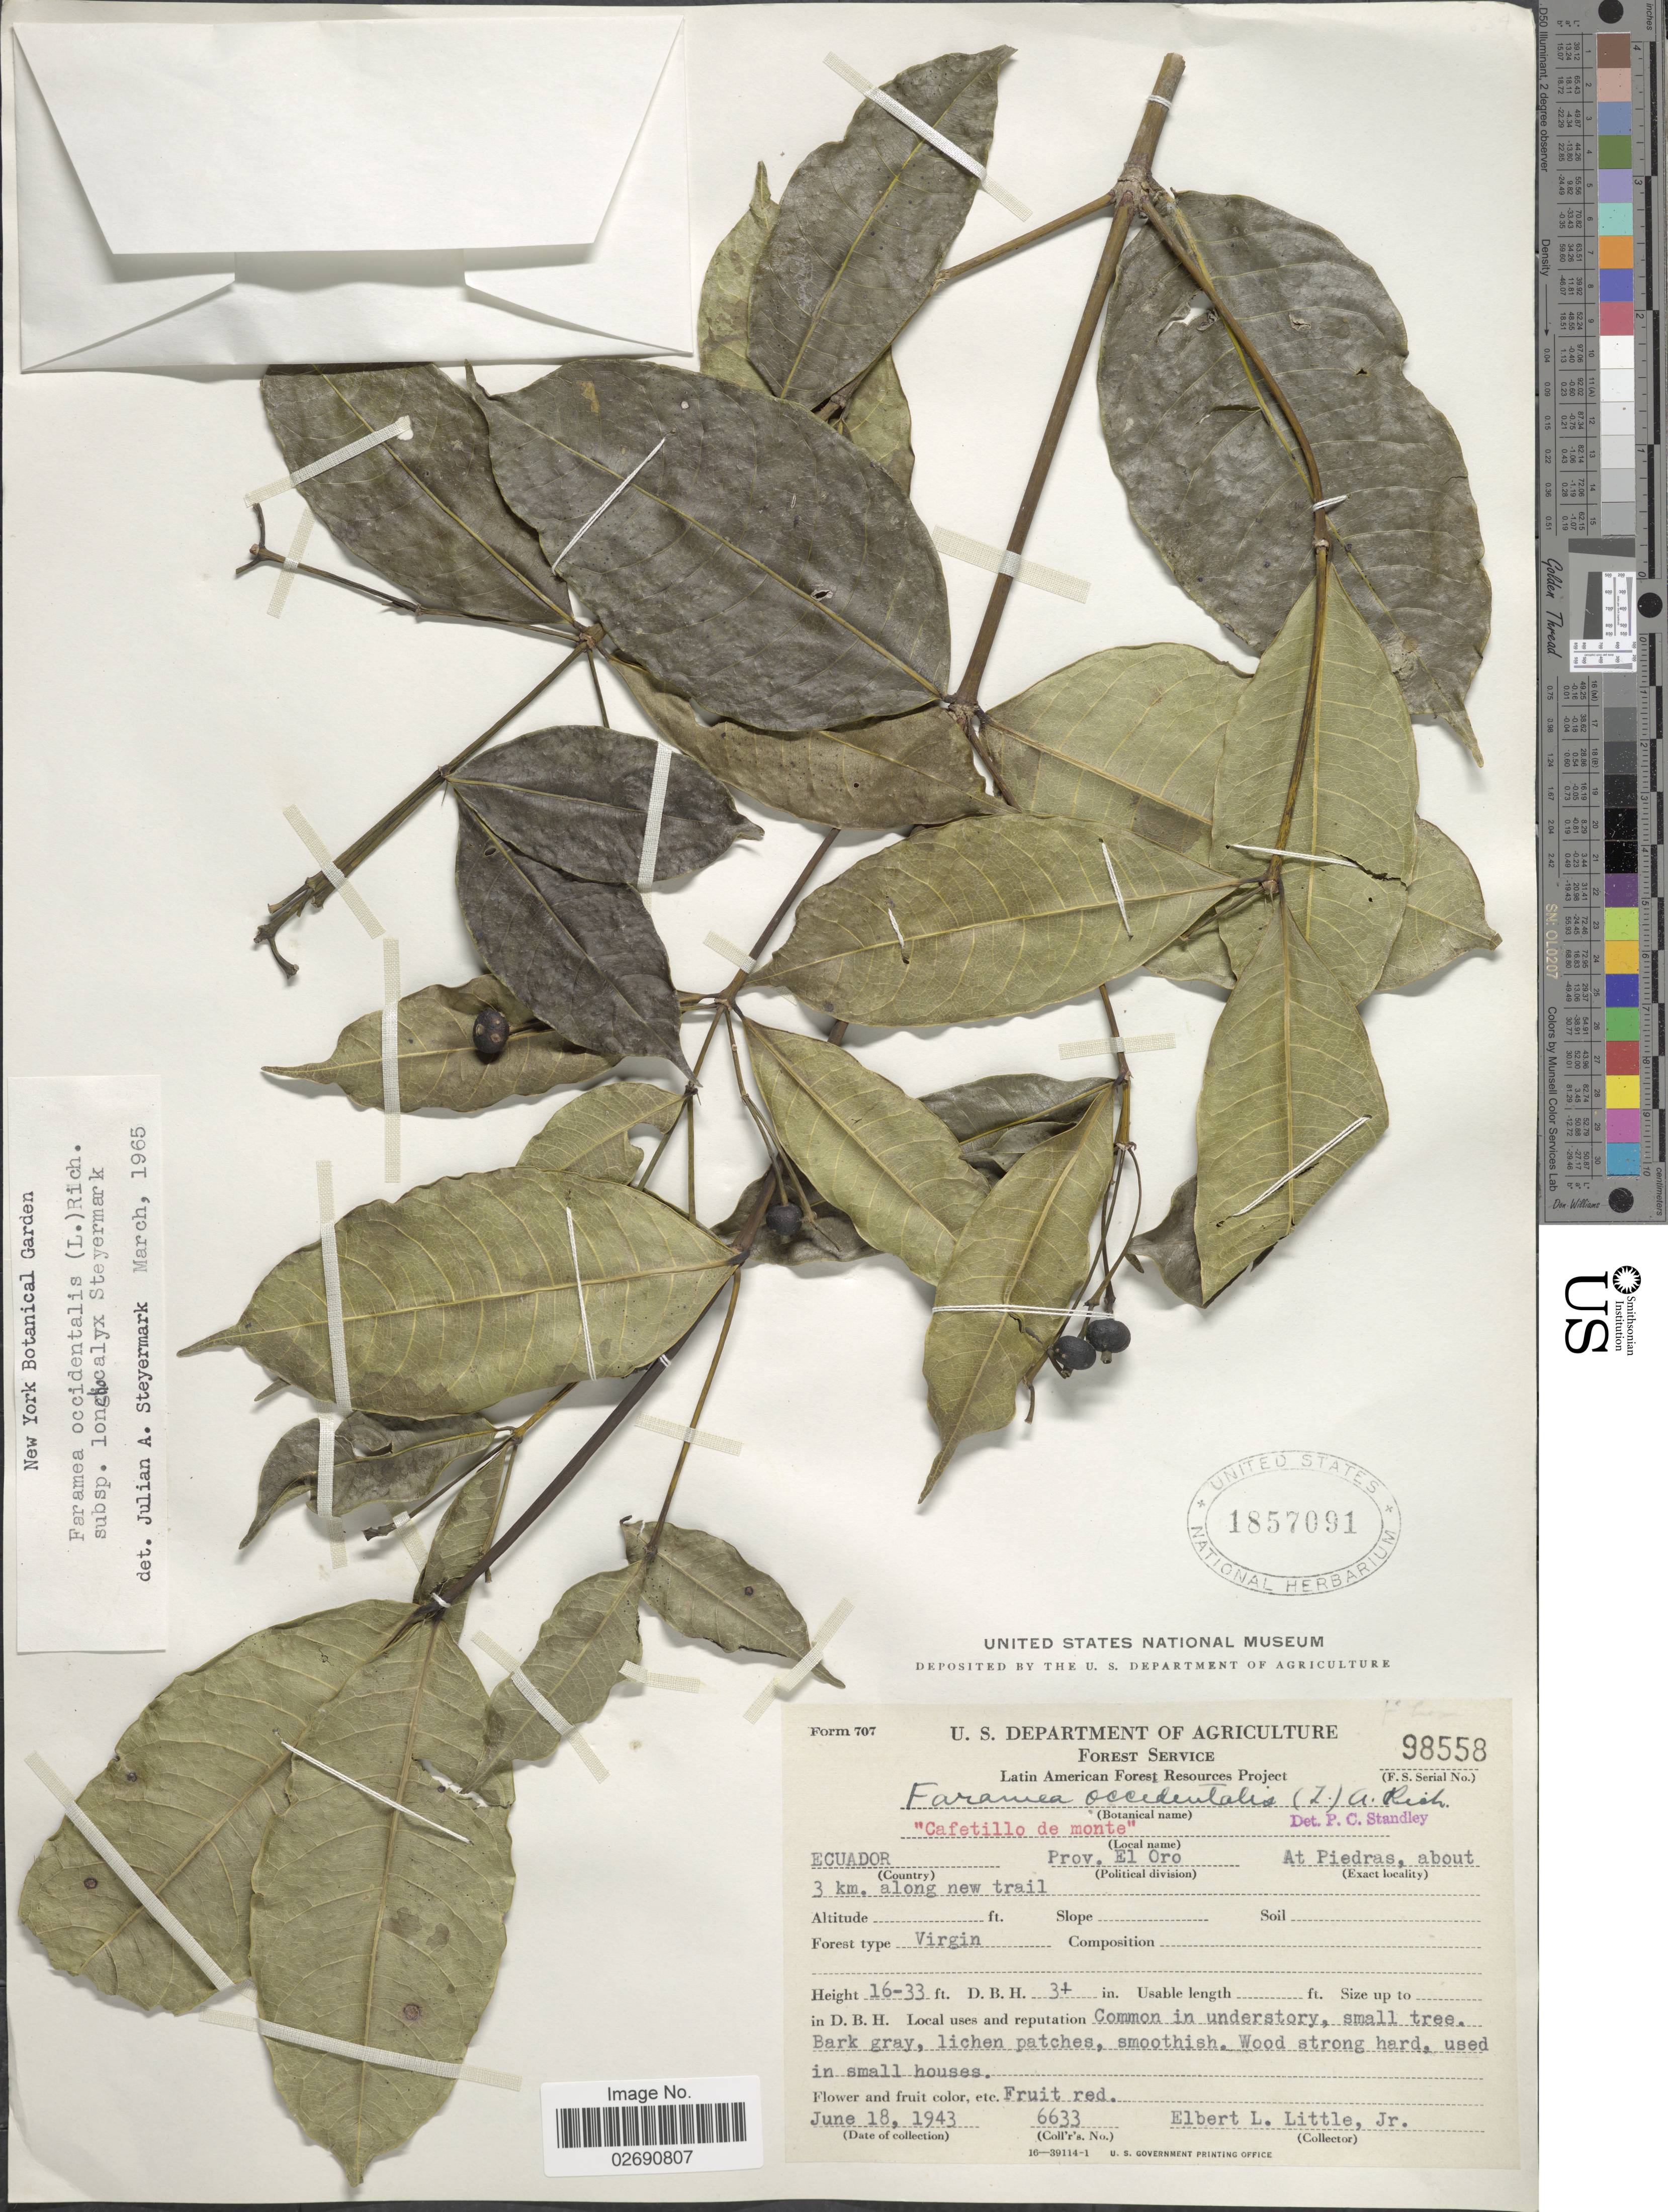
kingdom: Plantae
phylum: Tracheophyta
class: Magnoliopsida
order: Gentianales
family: Rubiaceae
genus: Faramea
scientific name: Faramea occidentalis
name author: (L.) A. Rich.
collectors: E. L. Little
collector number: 6633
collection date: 1943-06-18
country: Ecuador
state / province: El Oro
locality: At Piedras, about 3 km along new trail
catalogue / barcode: US 1857091